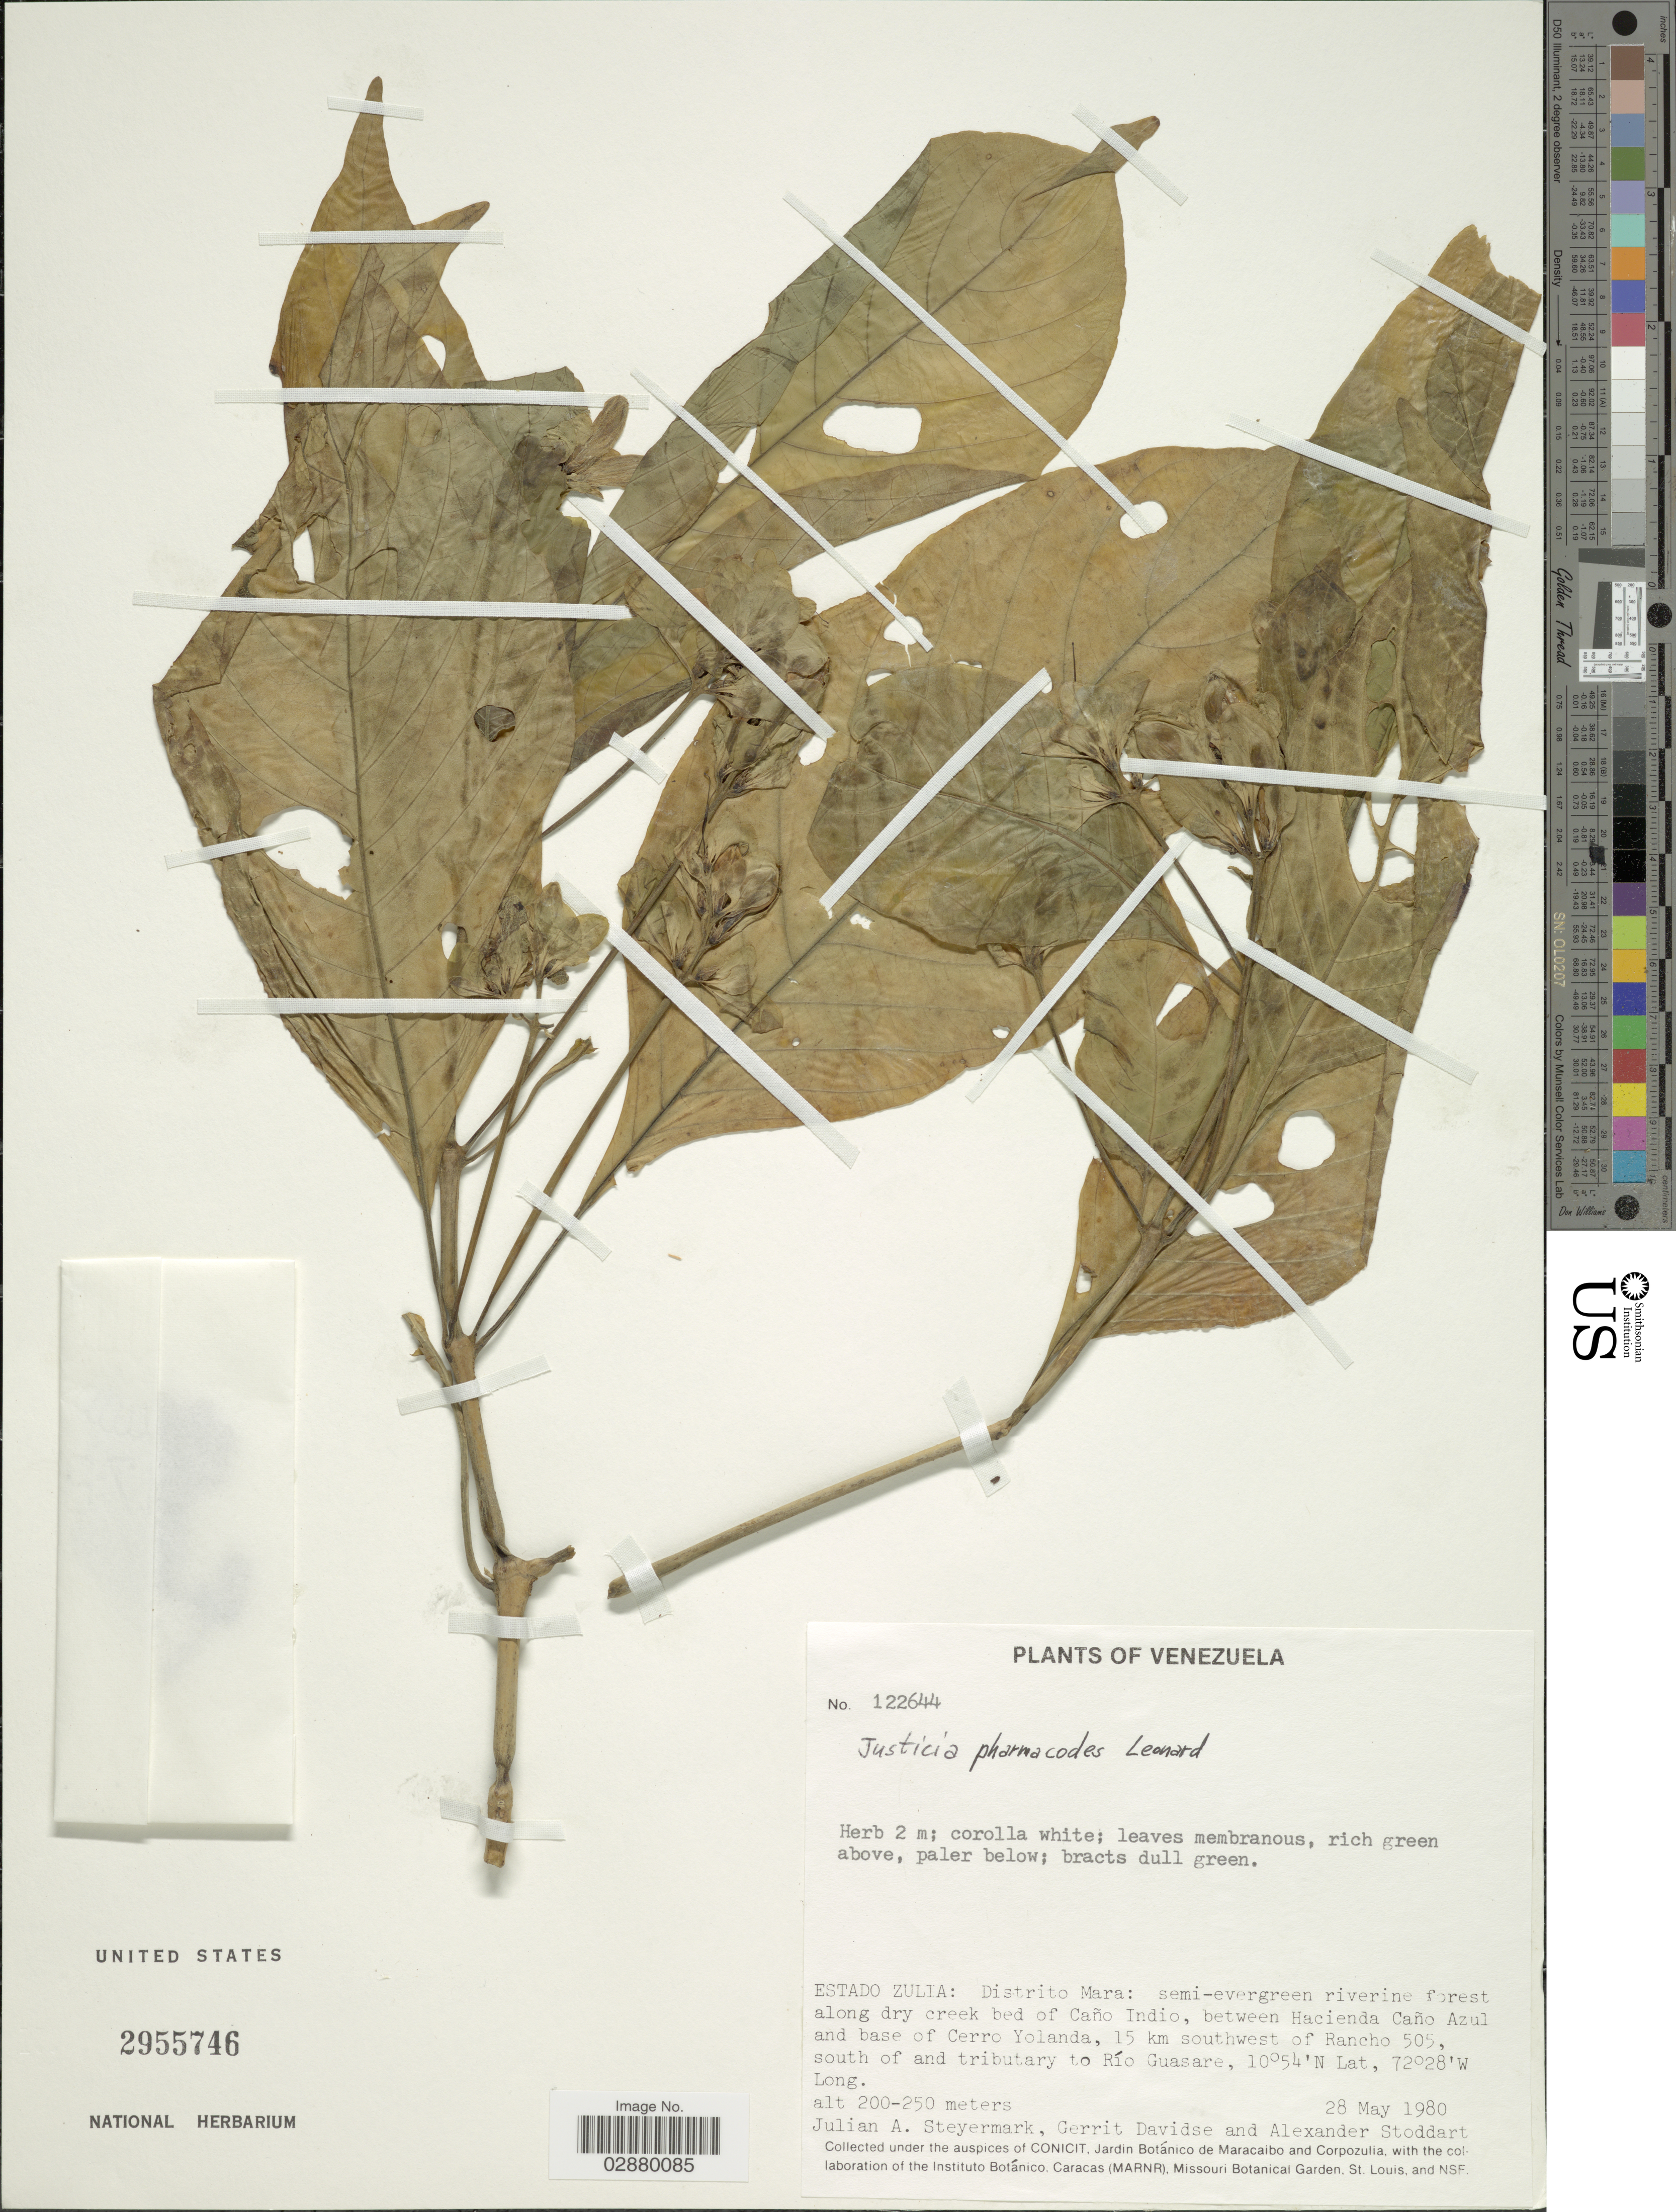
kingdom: Plantae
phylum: Tracheophyta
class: Magnoliopsida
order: Lamiales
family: Acanthaceae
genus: Justicia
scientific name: Justicia pharmacodes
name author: Leonard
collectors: J. Steyermark, G. Davidse & A. Stoddart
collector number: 122644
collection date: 1980-05-28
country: Venezuela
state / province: Zulia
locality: Distrito Mara: along dry creek bed of Caño Indio, between Hacienda Caño Azul and base of Cerro Yolanda, 15 km southwest of Rancho 505, south of an tributary to Río Guasare.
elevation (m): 200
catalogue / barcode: US 2955746